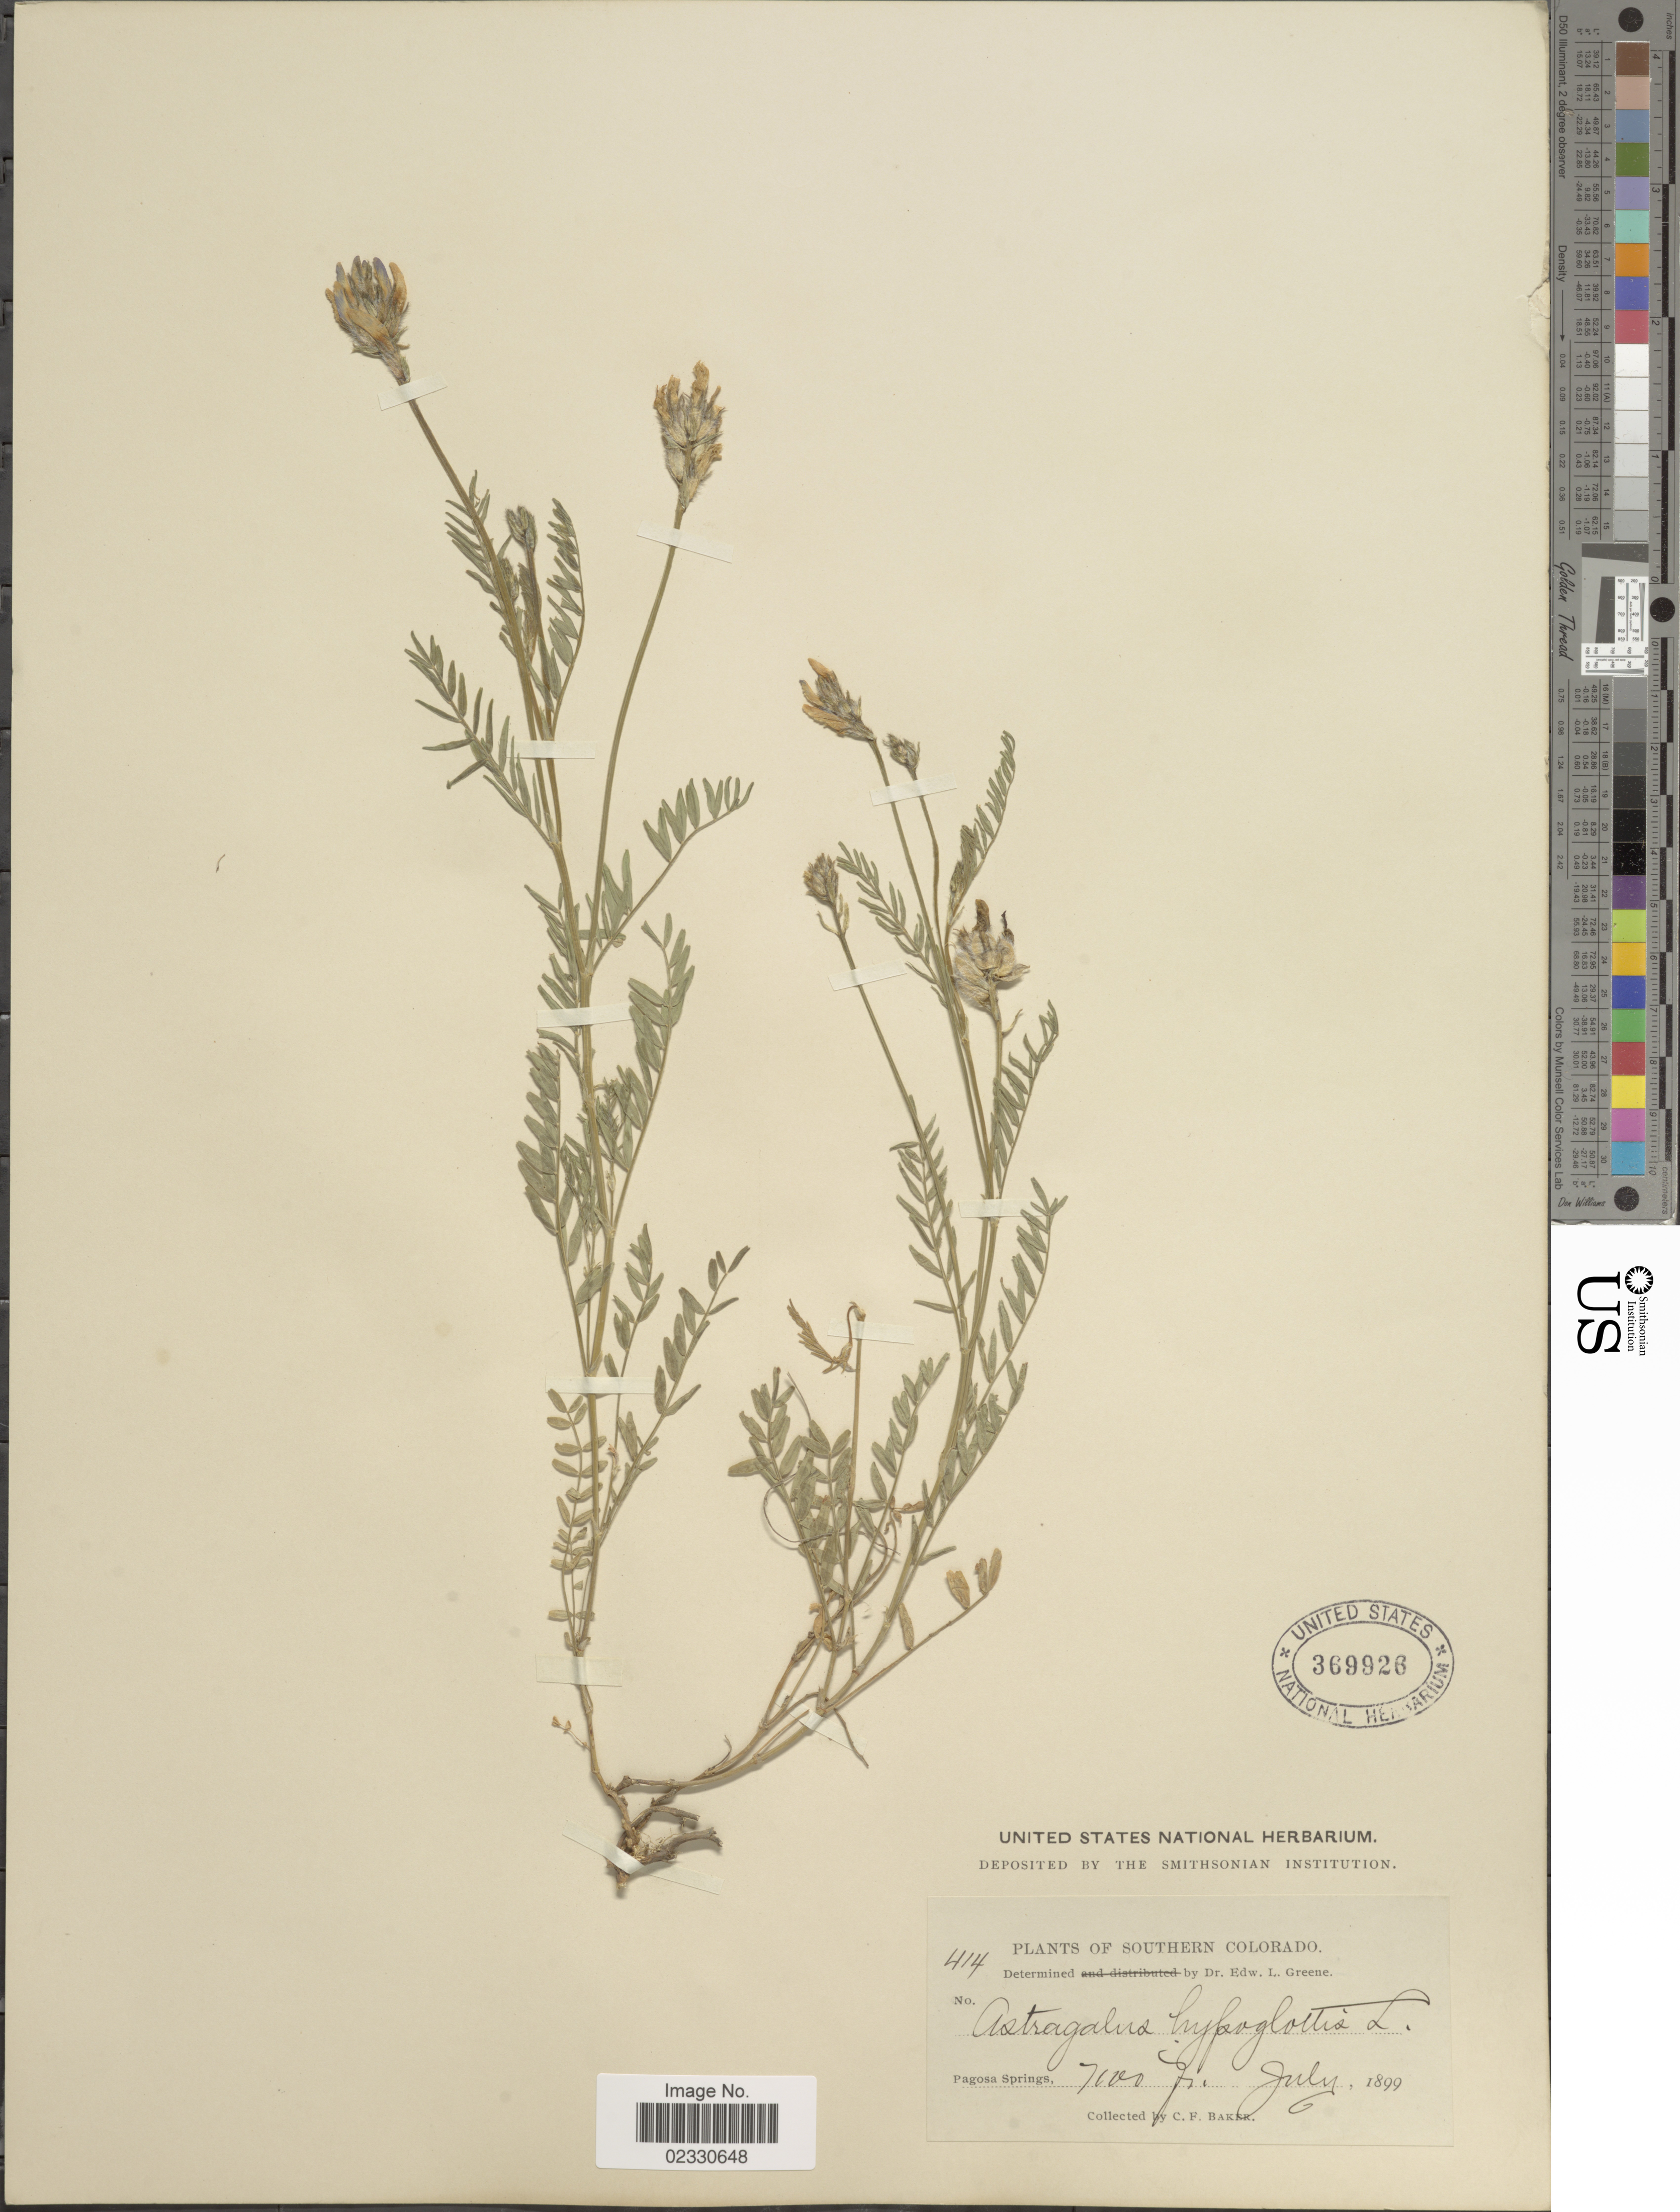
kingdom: Plantae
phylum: Tracheophyta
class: Magnoliopsida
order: Fabales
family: Fabaceae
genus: Astragalus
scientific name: Astragalus dasyglottis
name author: DC.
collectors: C. F. Baker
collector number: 414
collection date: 1899-07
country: United States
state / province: Colorado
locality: Southern Colorado. Pagosa Springs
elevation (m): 2134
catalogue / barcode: US 369926